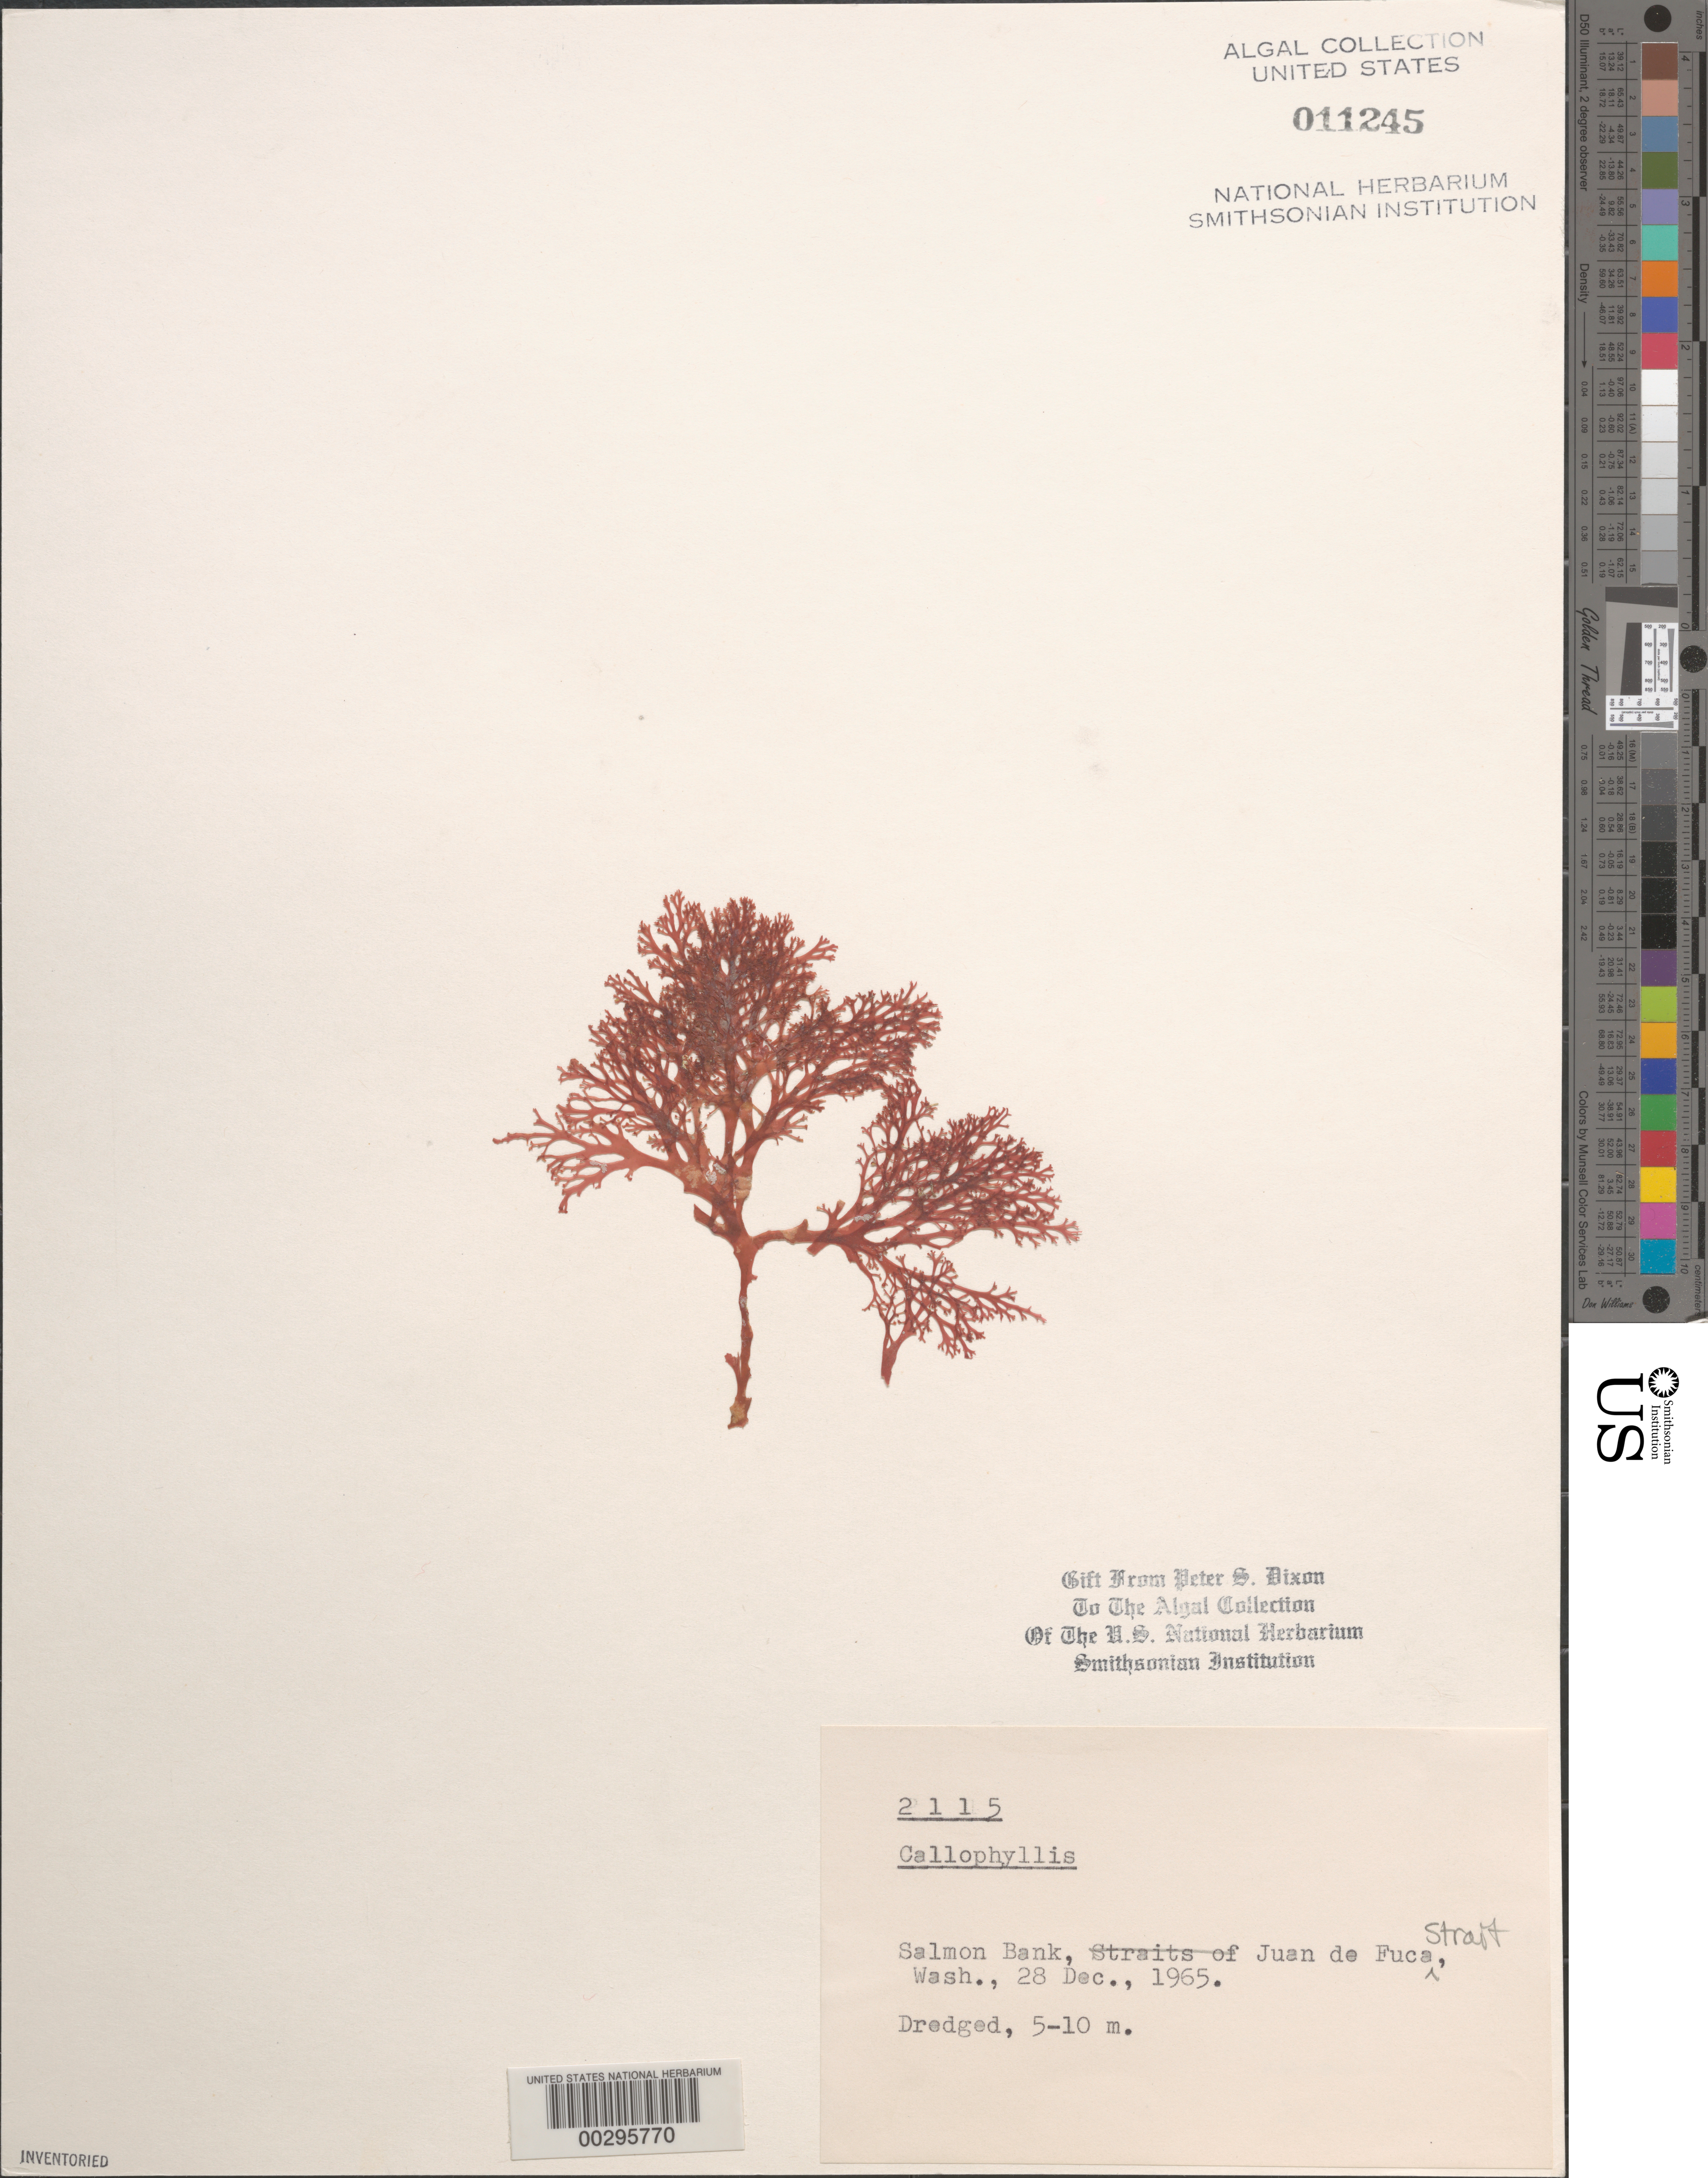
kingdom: Plantae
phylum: Rhodophyta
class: Florideophyceae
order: Gigartinales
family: Kallymeniaceae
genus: Callophyllis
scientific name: Callophyllis sp.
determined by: Dixon, P. S.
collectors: P. S. Dixon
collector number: PSD 2115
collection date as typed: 28 Dec 1965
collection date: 1965-12-28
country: United States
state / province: Washington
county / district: San Juan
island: San Juan Islands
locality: Salmon Bank, Strait of Juan de Fuca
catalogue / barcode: US 11245